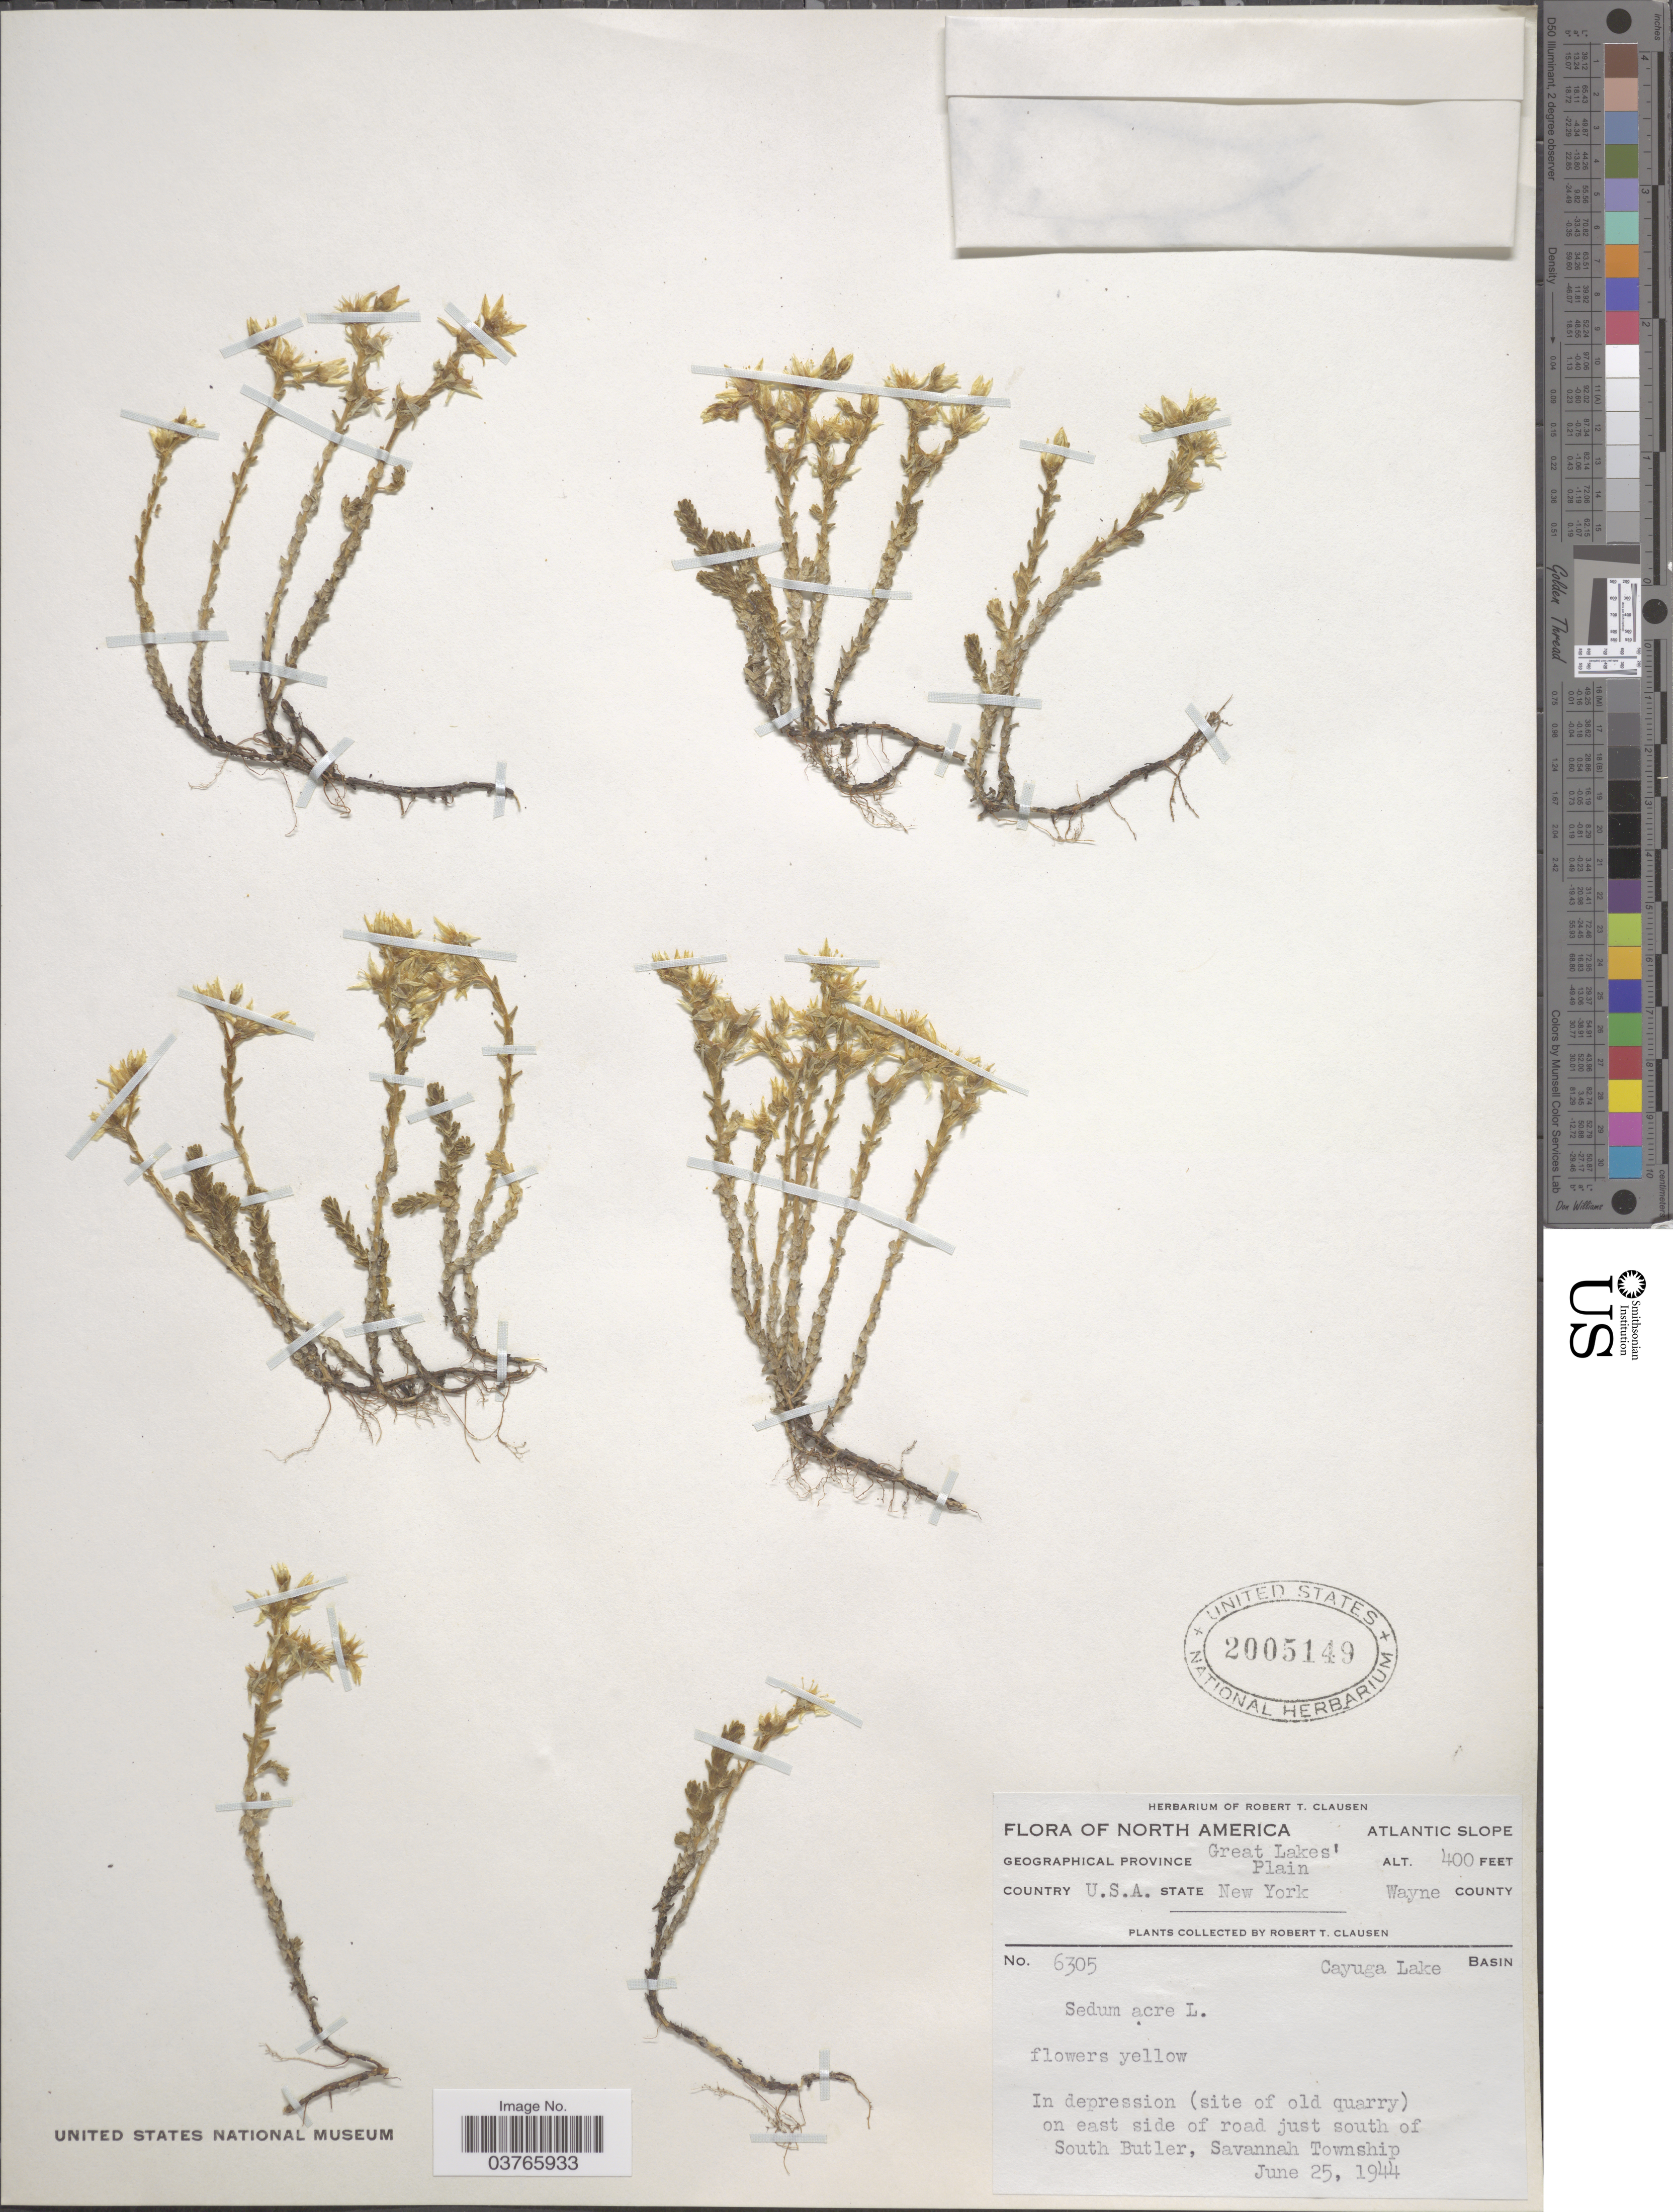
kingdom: Plantae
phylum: Tracheophyta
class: Magnoliopsida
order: Saxifragales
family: Crassulaceae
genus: Sedum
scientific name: Sedum acre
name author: L.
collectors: R. T. Clausen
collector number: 6305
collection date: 1944-06-25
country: United States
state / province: New York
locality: Atlantic Slope. Geographical Province Great Lakes' Plain. Wayne County. Cayuga Lake Basin. In depression (site of old quarry) on east side of road just south of South Butler, Savannah Township.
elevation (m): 122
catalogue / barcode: US 2005149